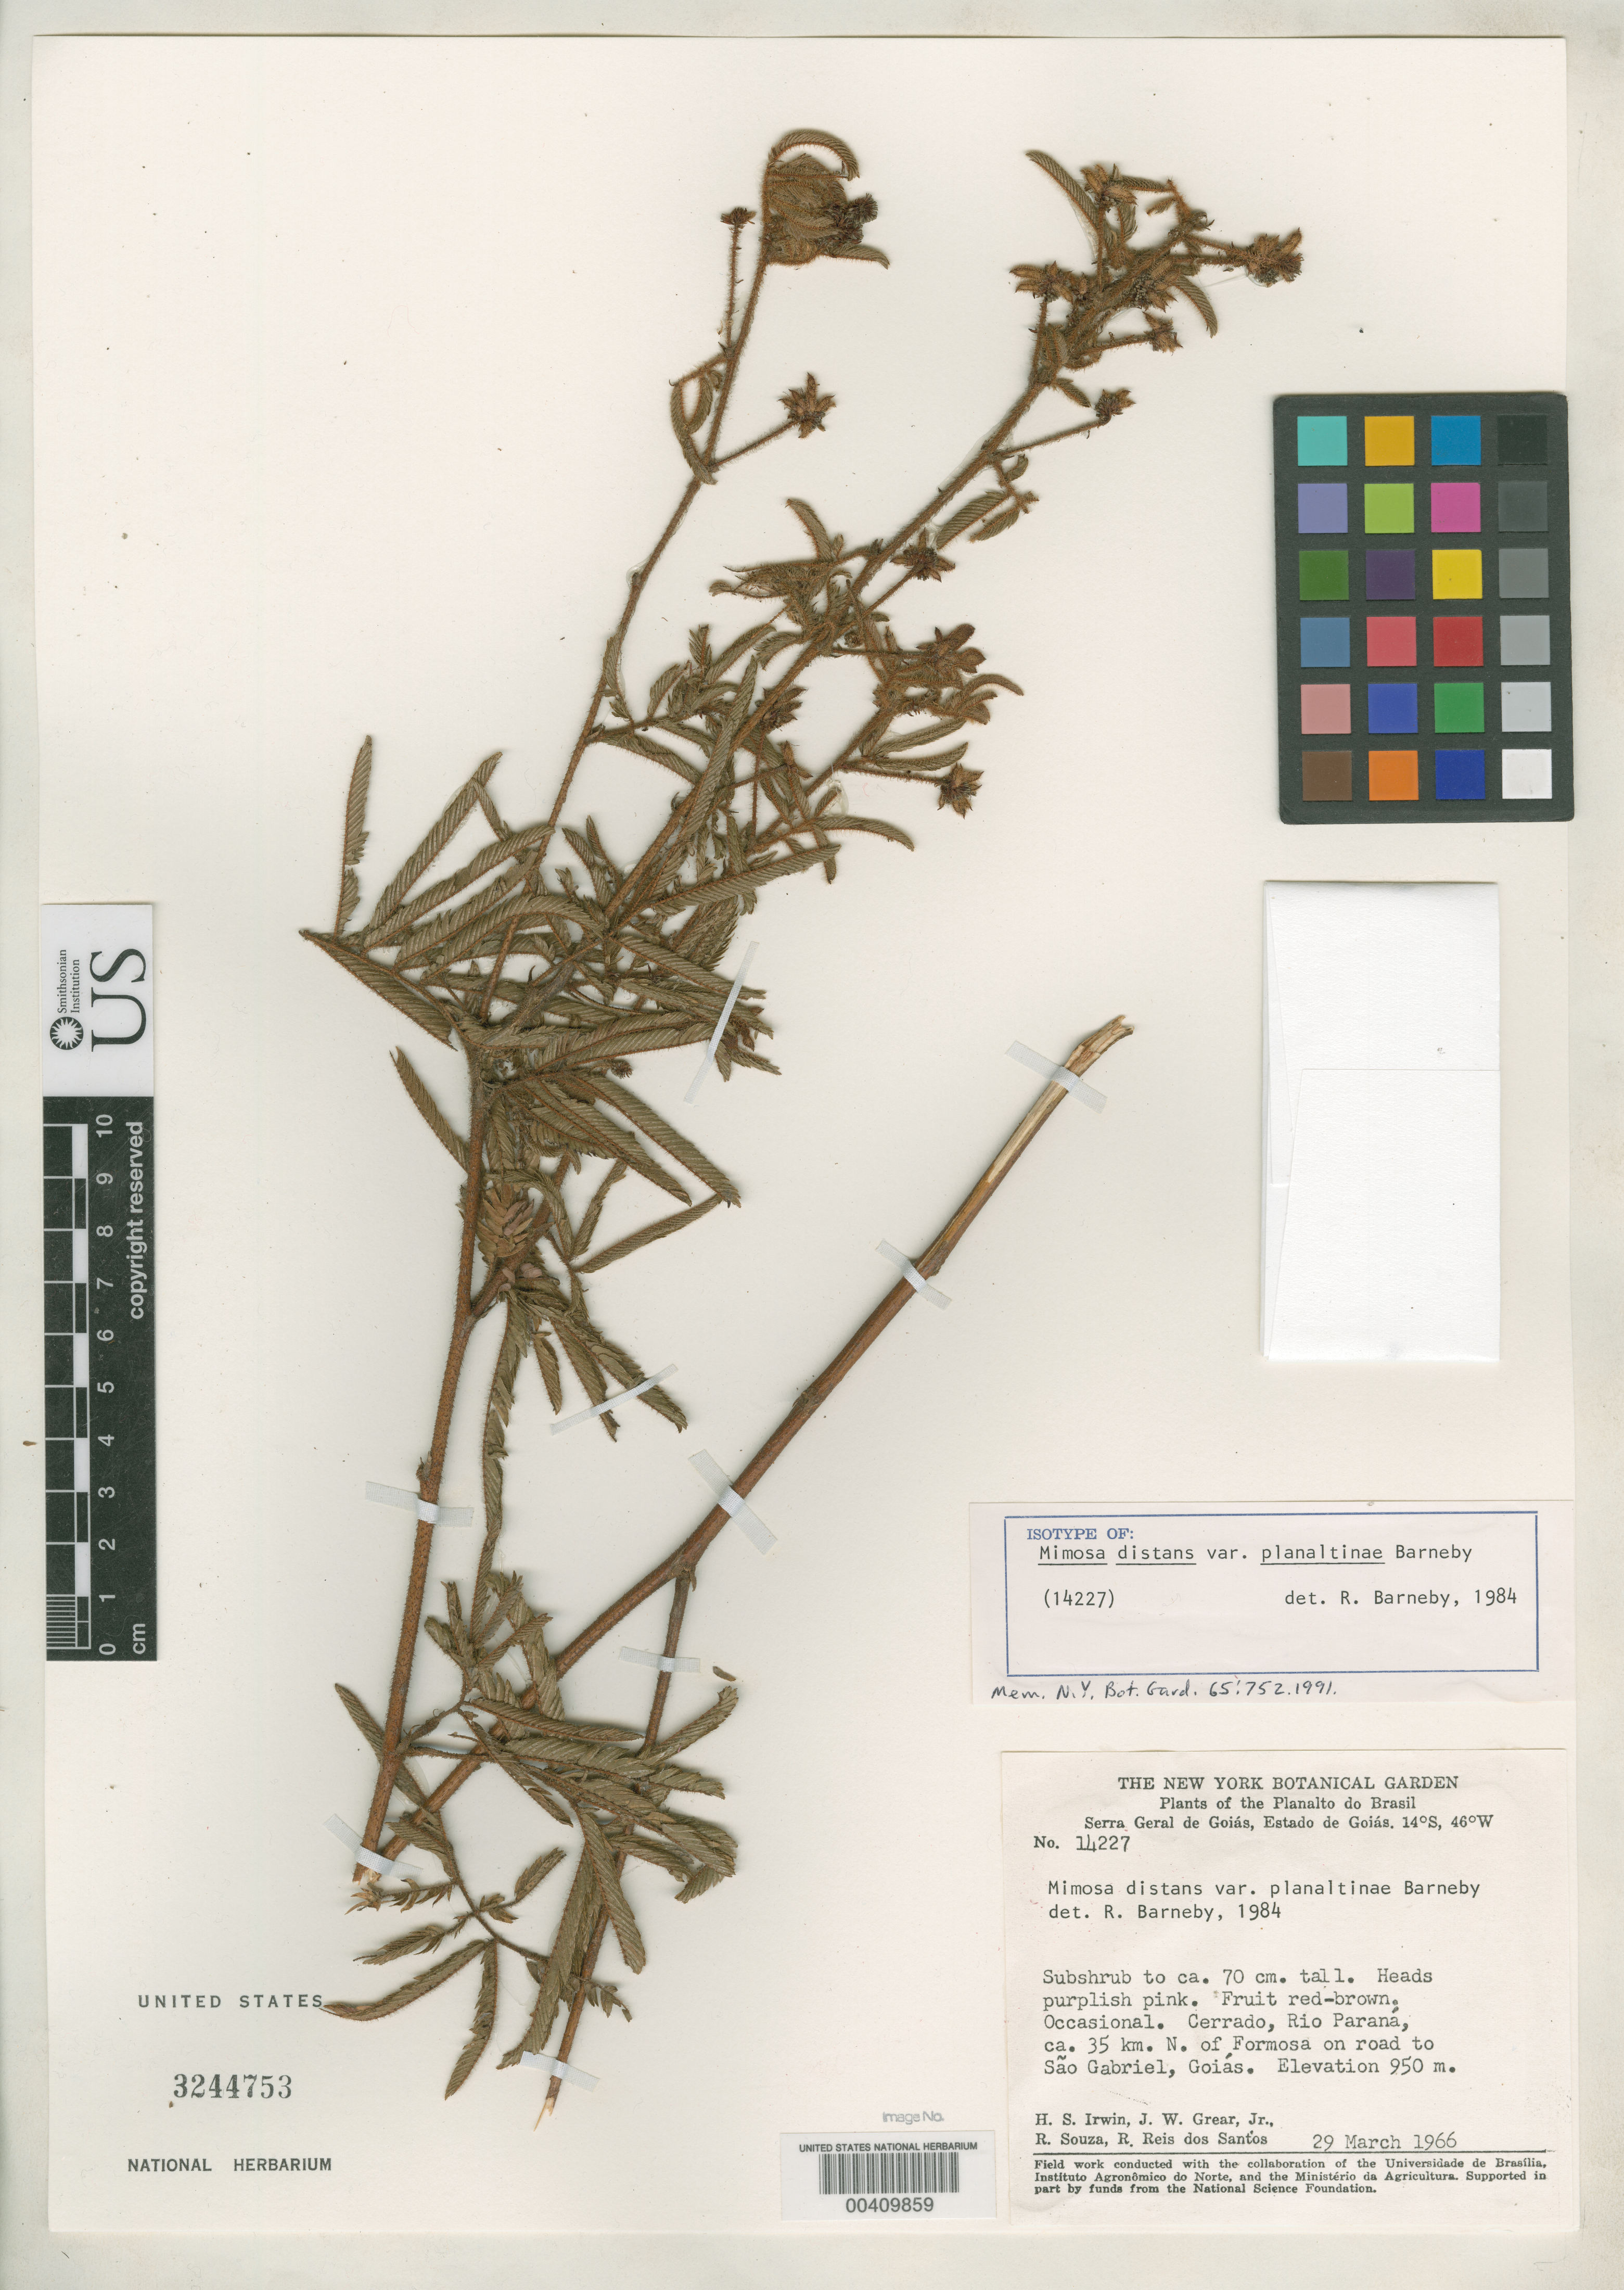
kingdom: Plantae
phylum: Tracheophyta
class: Magnoliopsida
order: Fabales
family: Fabaceae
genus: Mimosa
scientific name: Mimosa distans var. planaltinae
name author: Barneby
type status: Isotype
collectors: H. Irwin, J. W. Grear, R. Souza & R. G. P. Santos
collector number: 14227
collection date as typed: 29 Mar 1966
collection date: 1966-03-29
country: Brazil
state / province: Goiás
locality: Cerrado, Rio Parana, ca. 35 km N of Formosa on road to Sao Gabriel.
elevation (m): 950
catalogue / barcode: US 3244753